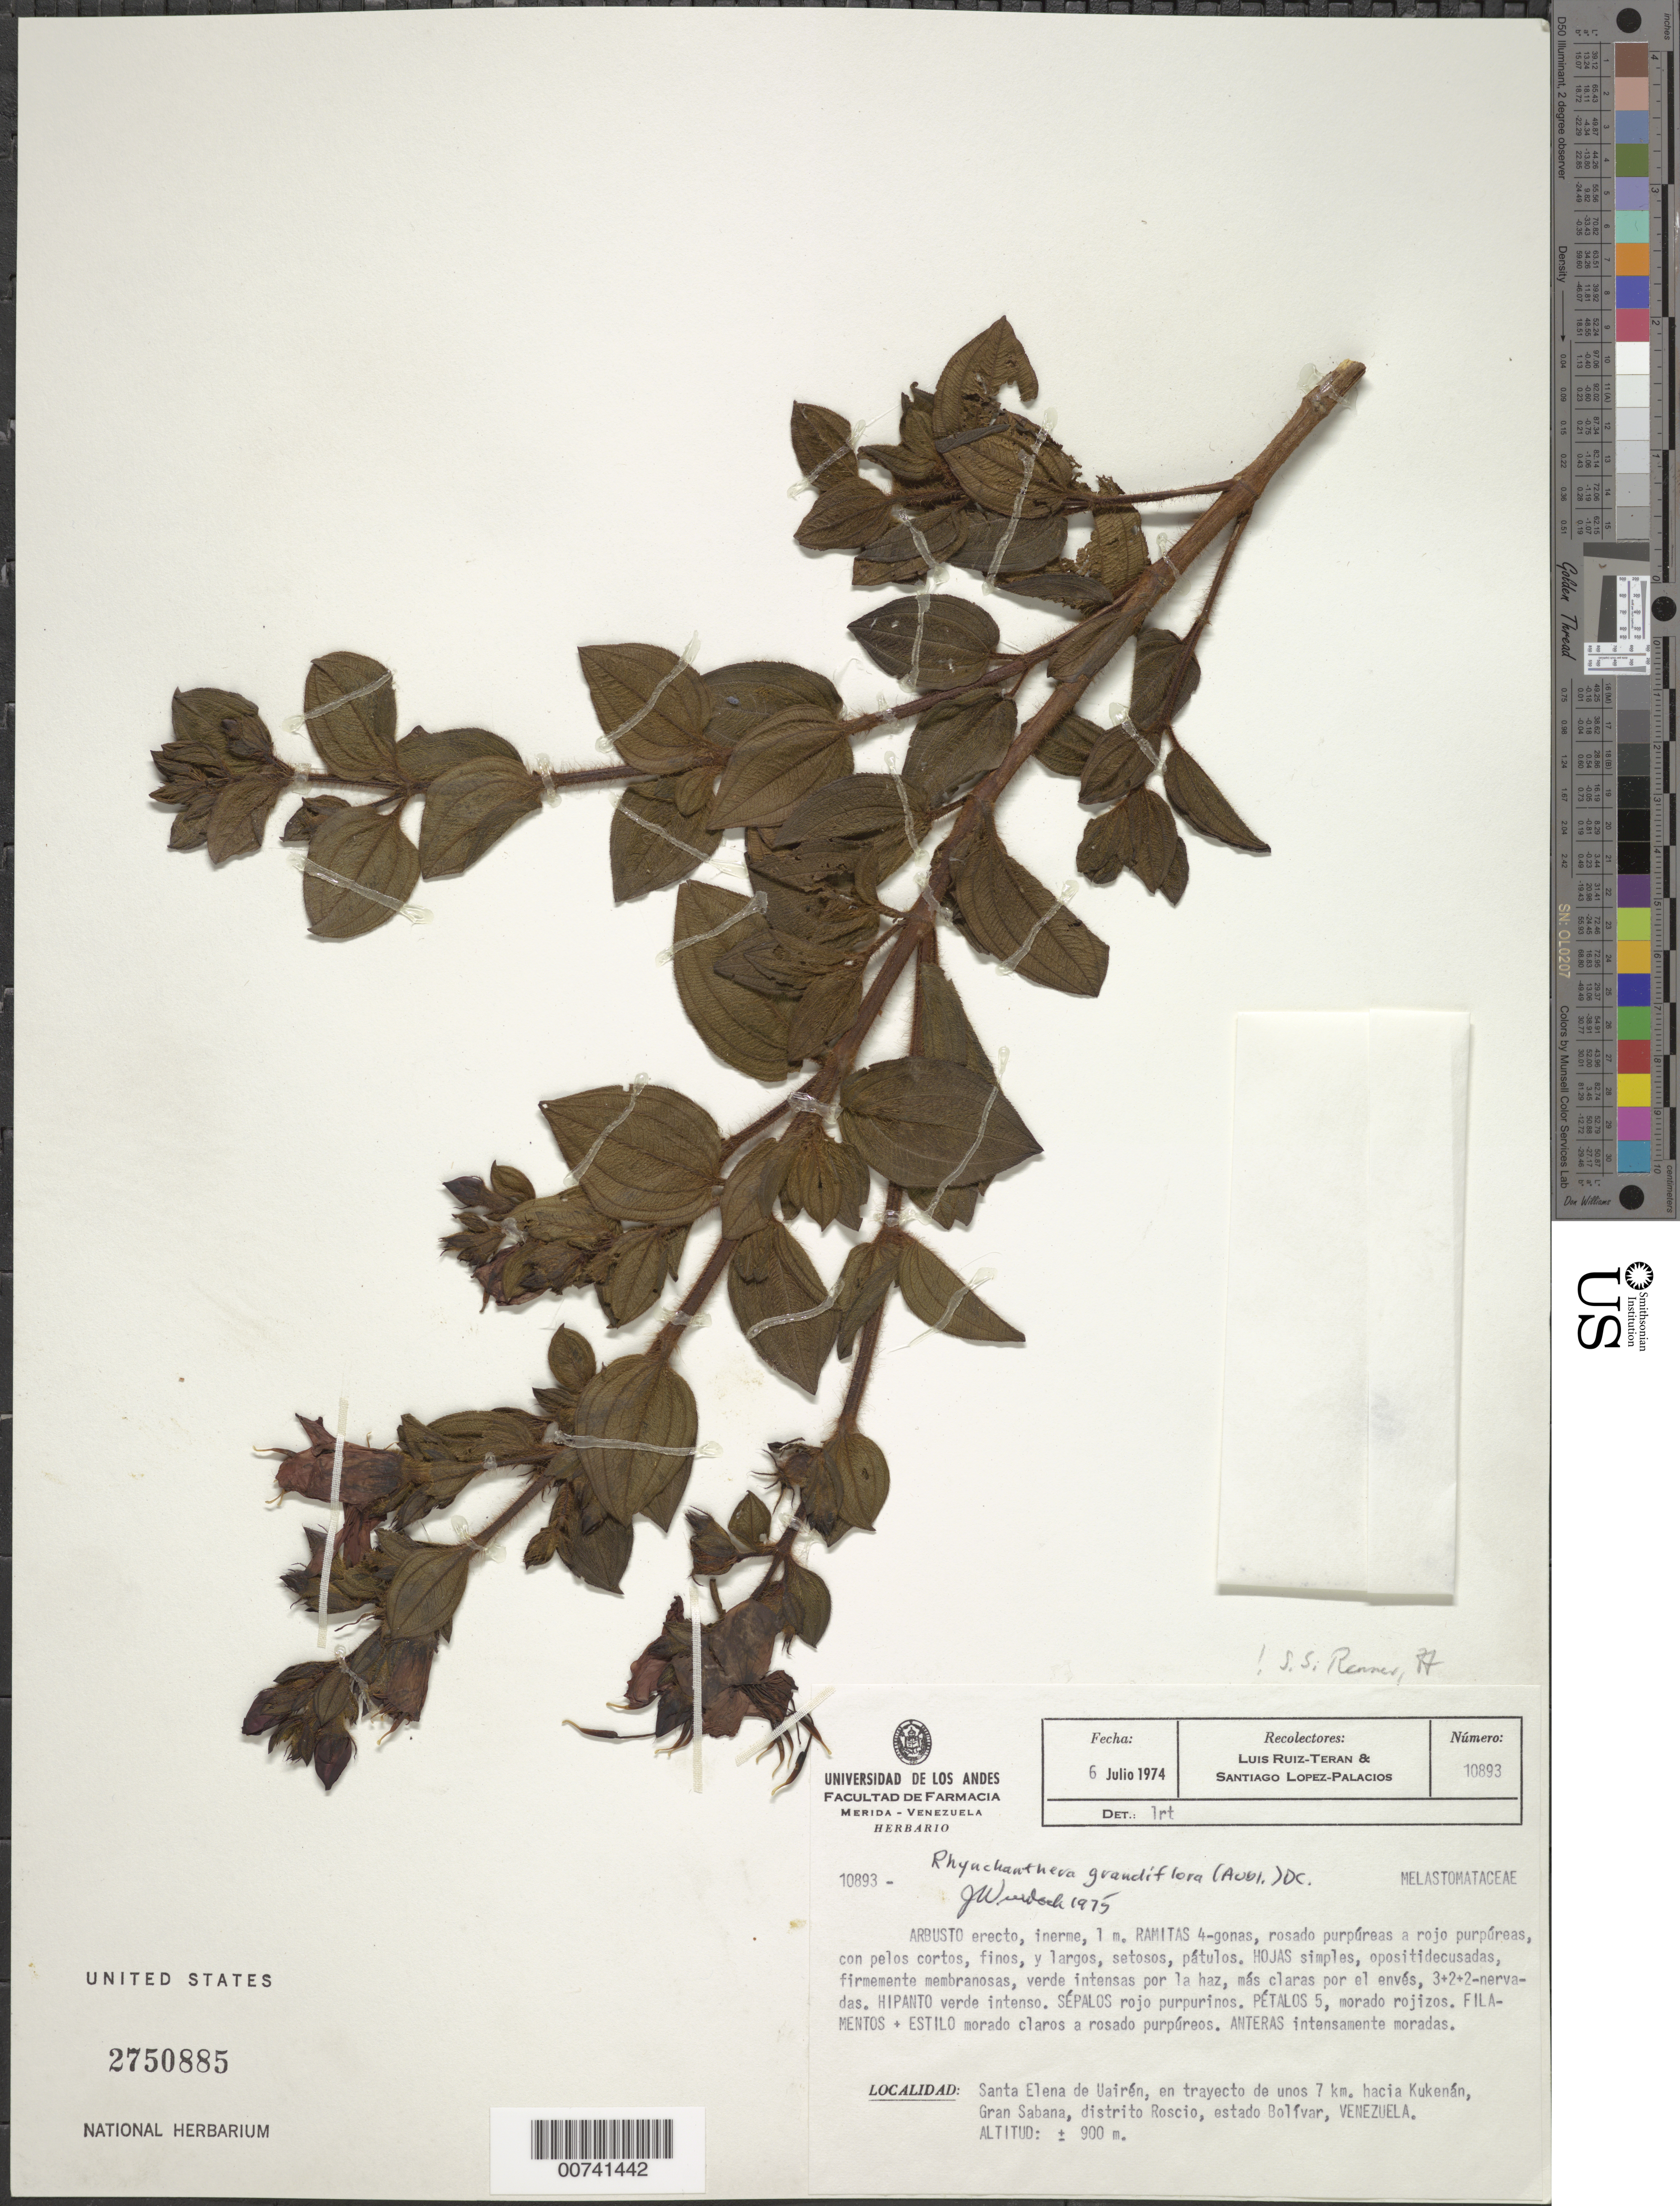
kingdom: Plantae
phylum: Tracheophyta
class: Magnoliopsida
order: Myrtales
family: Melastomataceae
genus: Rhynchanthera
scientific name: Rhynchanthera grandiflora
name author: (Aubl.) DC.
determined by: Renner, S. S.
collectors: L. E. Ruíz-Terán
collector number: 10893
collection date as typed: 6-Jul-74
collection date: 1974-07-06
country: Venezuela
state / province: Bolívar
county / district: Roscio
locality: Santa Elena de Uairen, en trayecto de unos 7km hacia Kukenan, Gran Sabana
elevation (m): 900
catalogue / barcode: US 2750885